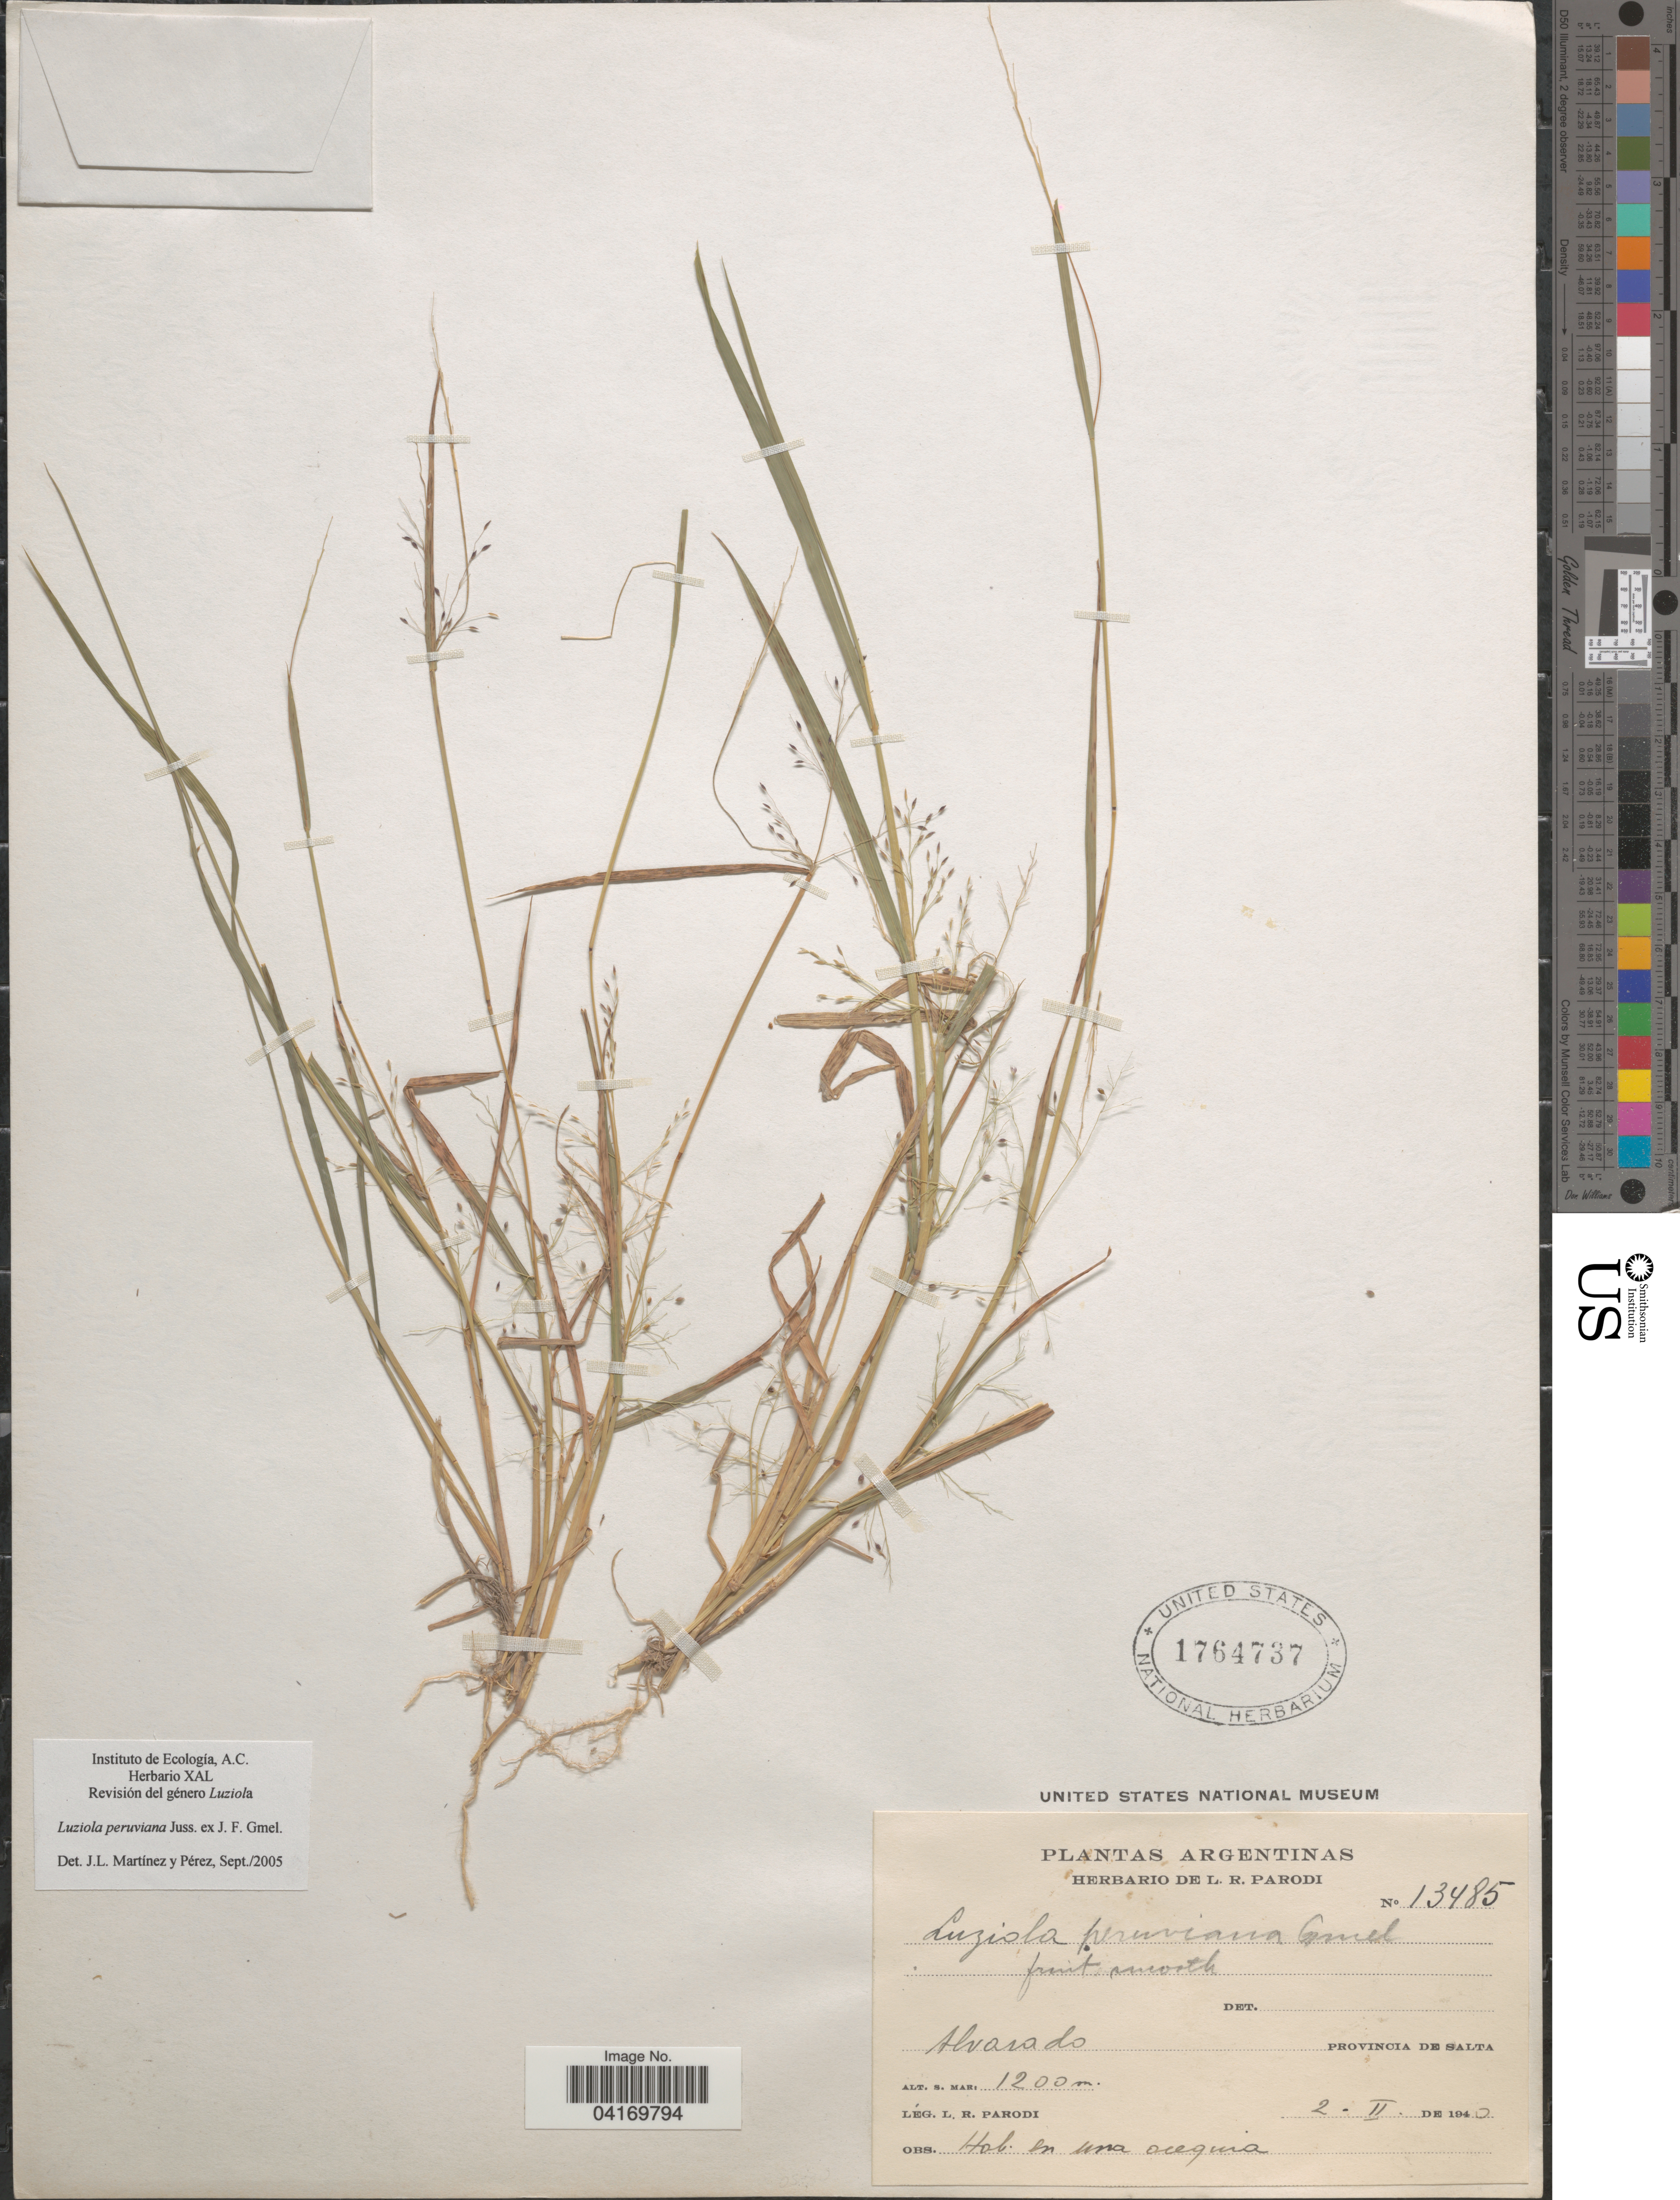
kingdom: Plantae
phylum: Tracheophyta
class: Liliopsida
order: Poales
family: Poaceae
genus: Luziola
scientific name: Luziola peruviana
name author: Juss. ex J.F. Gmel.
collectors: L. R. Parodi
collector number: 13485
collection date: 1940-02-02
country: Argentina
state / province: Salta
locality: Alvarado.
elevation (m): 1200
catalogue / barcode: US 1764737